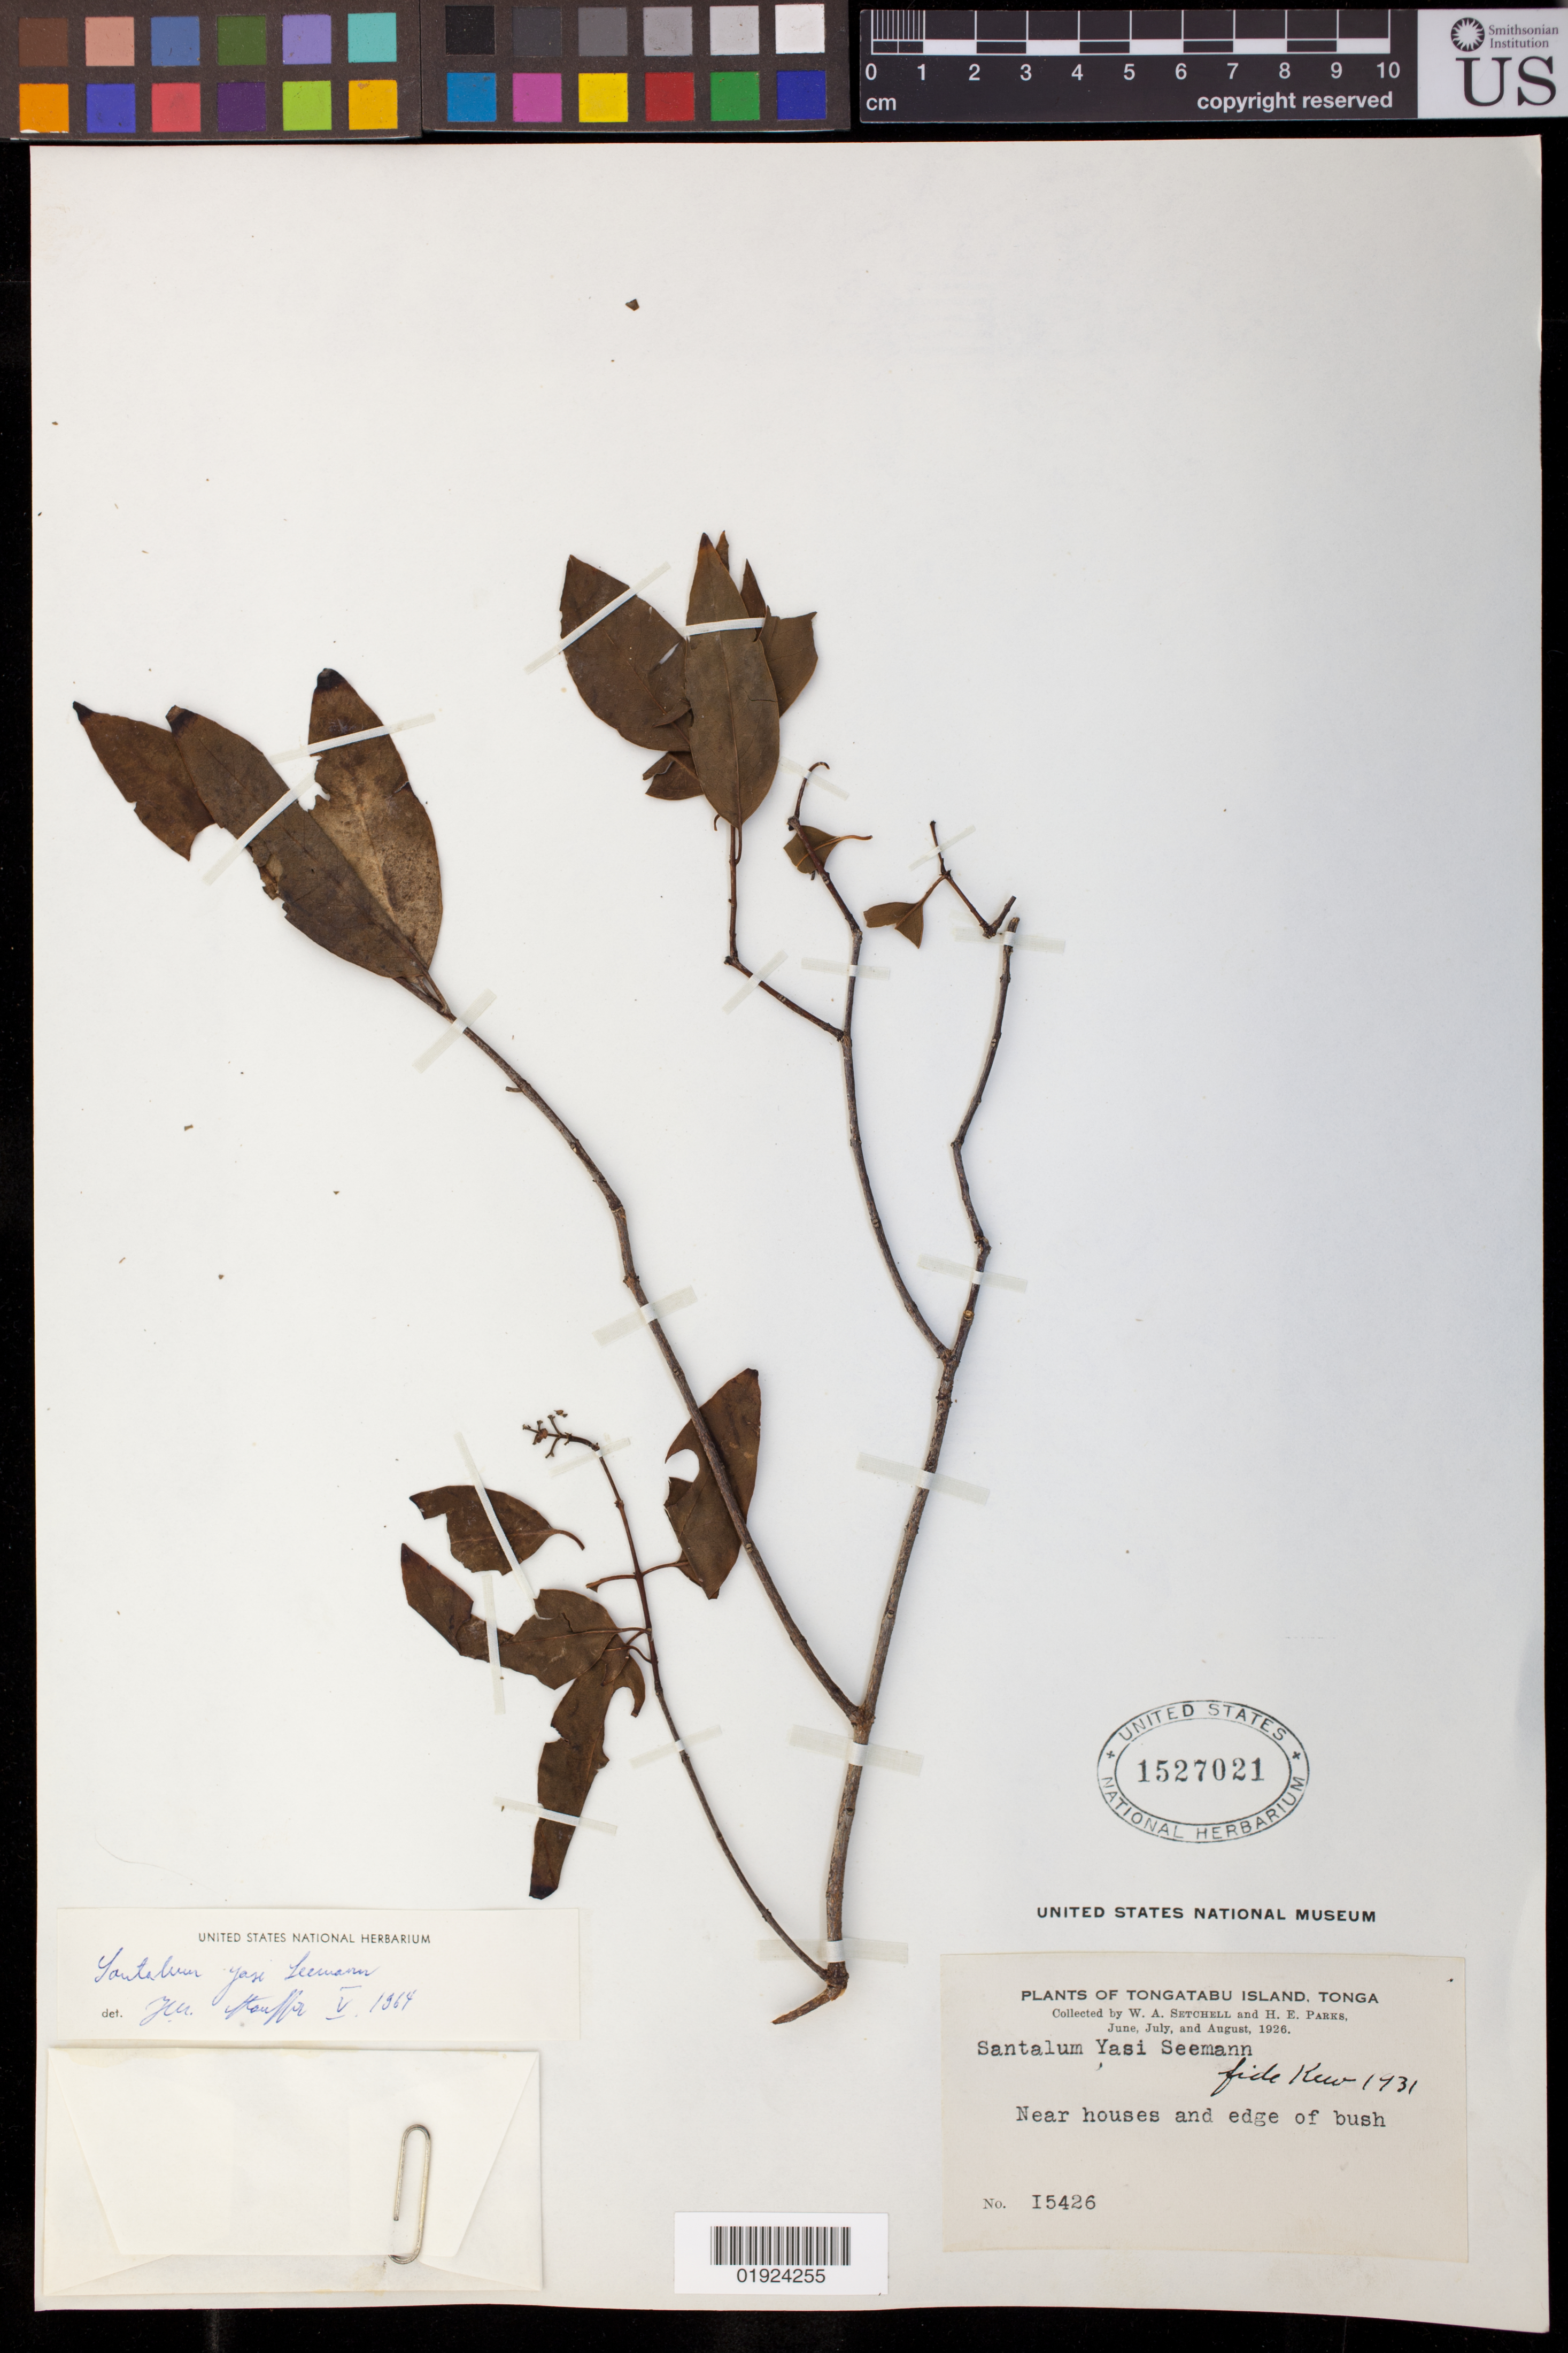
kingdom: Plantae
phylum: Tracheophyta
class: Magnoliopsida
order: Santalales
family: Santalaceae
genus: Santalum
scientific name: Santalum yasi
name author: Seem.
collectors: W. Setchell & H. E. Parks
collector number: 15426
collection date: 1926-06/1926-08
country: Tonga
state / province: Tongatapu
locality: Tongatabu Island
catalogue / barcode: US 1527021